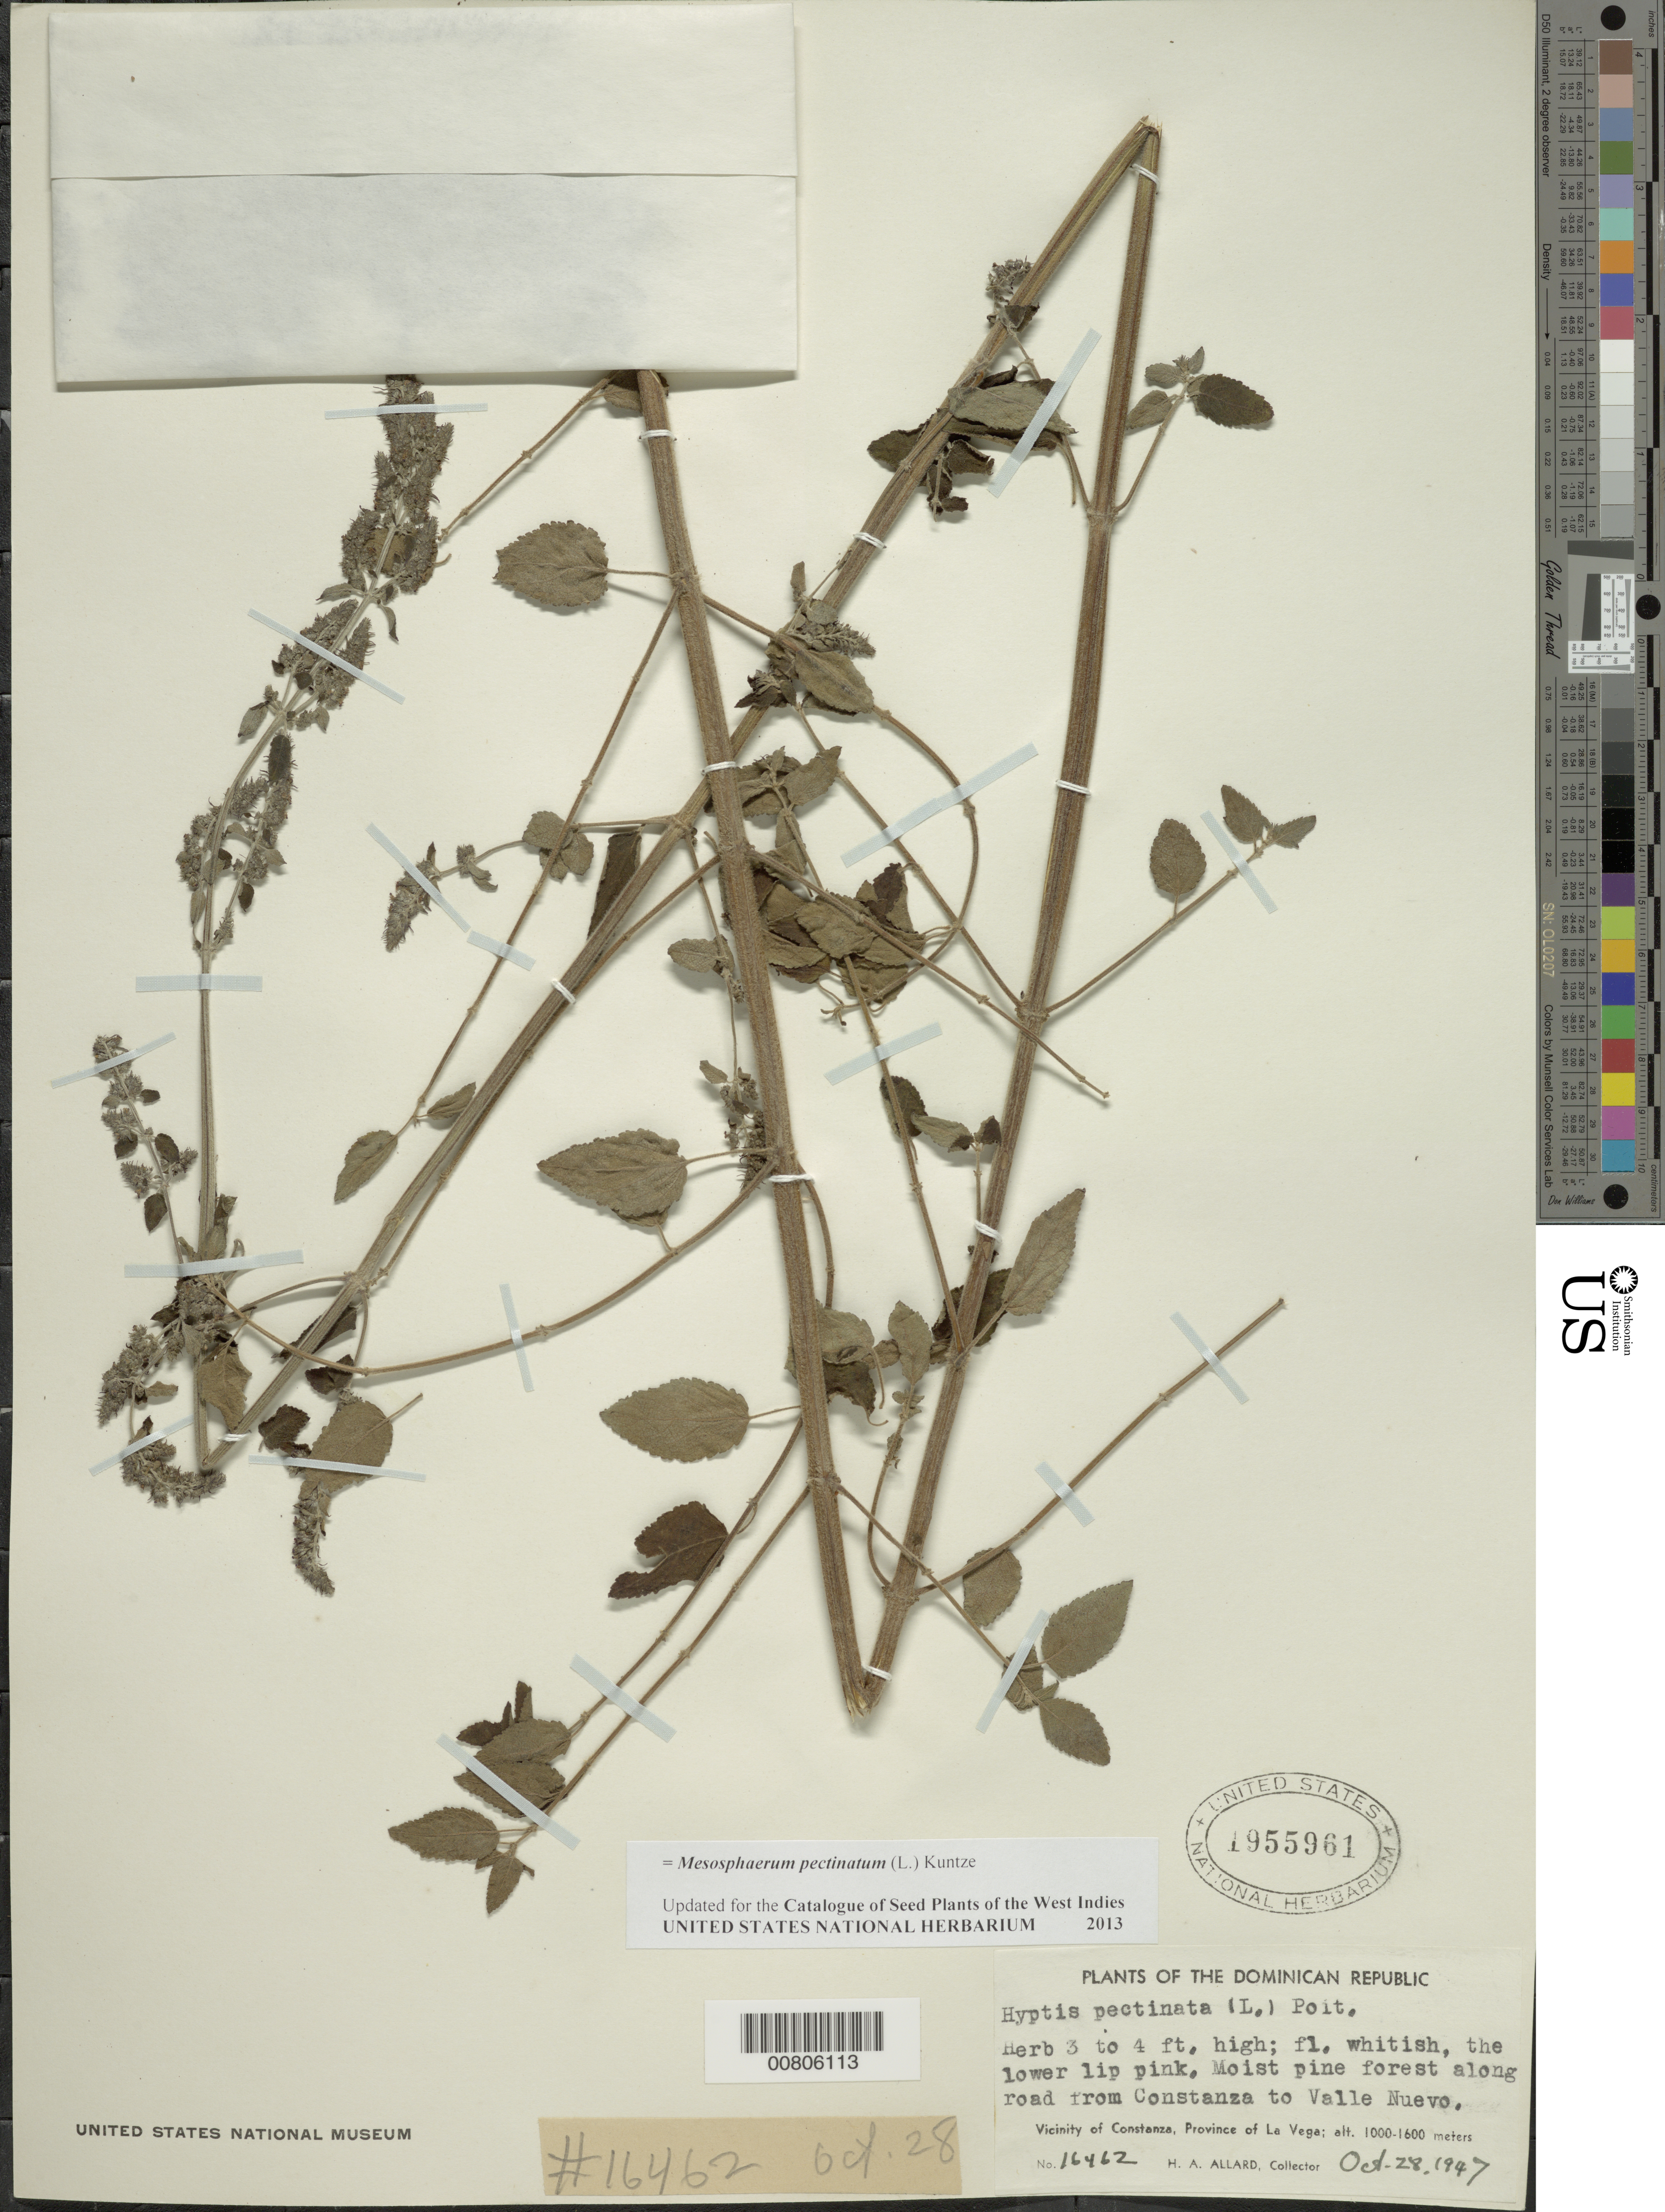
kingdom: Plantae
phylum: Tracheophyta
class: Magnoliopsida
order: Lamiales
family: Lamiaceae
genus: Mesosphaerum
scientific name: Mesosphaerum pectinatum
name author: (L.) Kuntze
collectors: H. A. Allard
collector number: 16462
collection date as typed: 28 Oct 1947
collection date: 1947-10-28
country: Dominican Republic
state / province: La Vega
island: Hispaniola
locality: Vicinity of Constanza, along road from Constanza to Valle Nuevo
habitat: Moist pine forest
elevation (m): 1000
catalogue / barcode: US 1955961